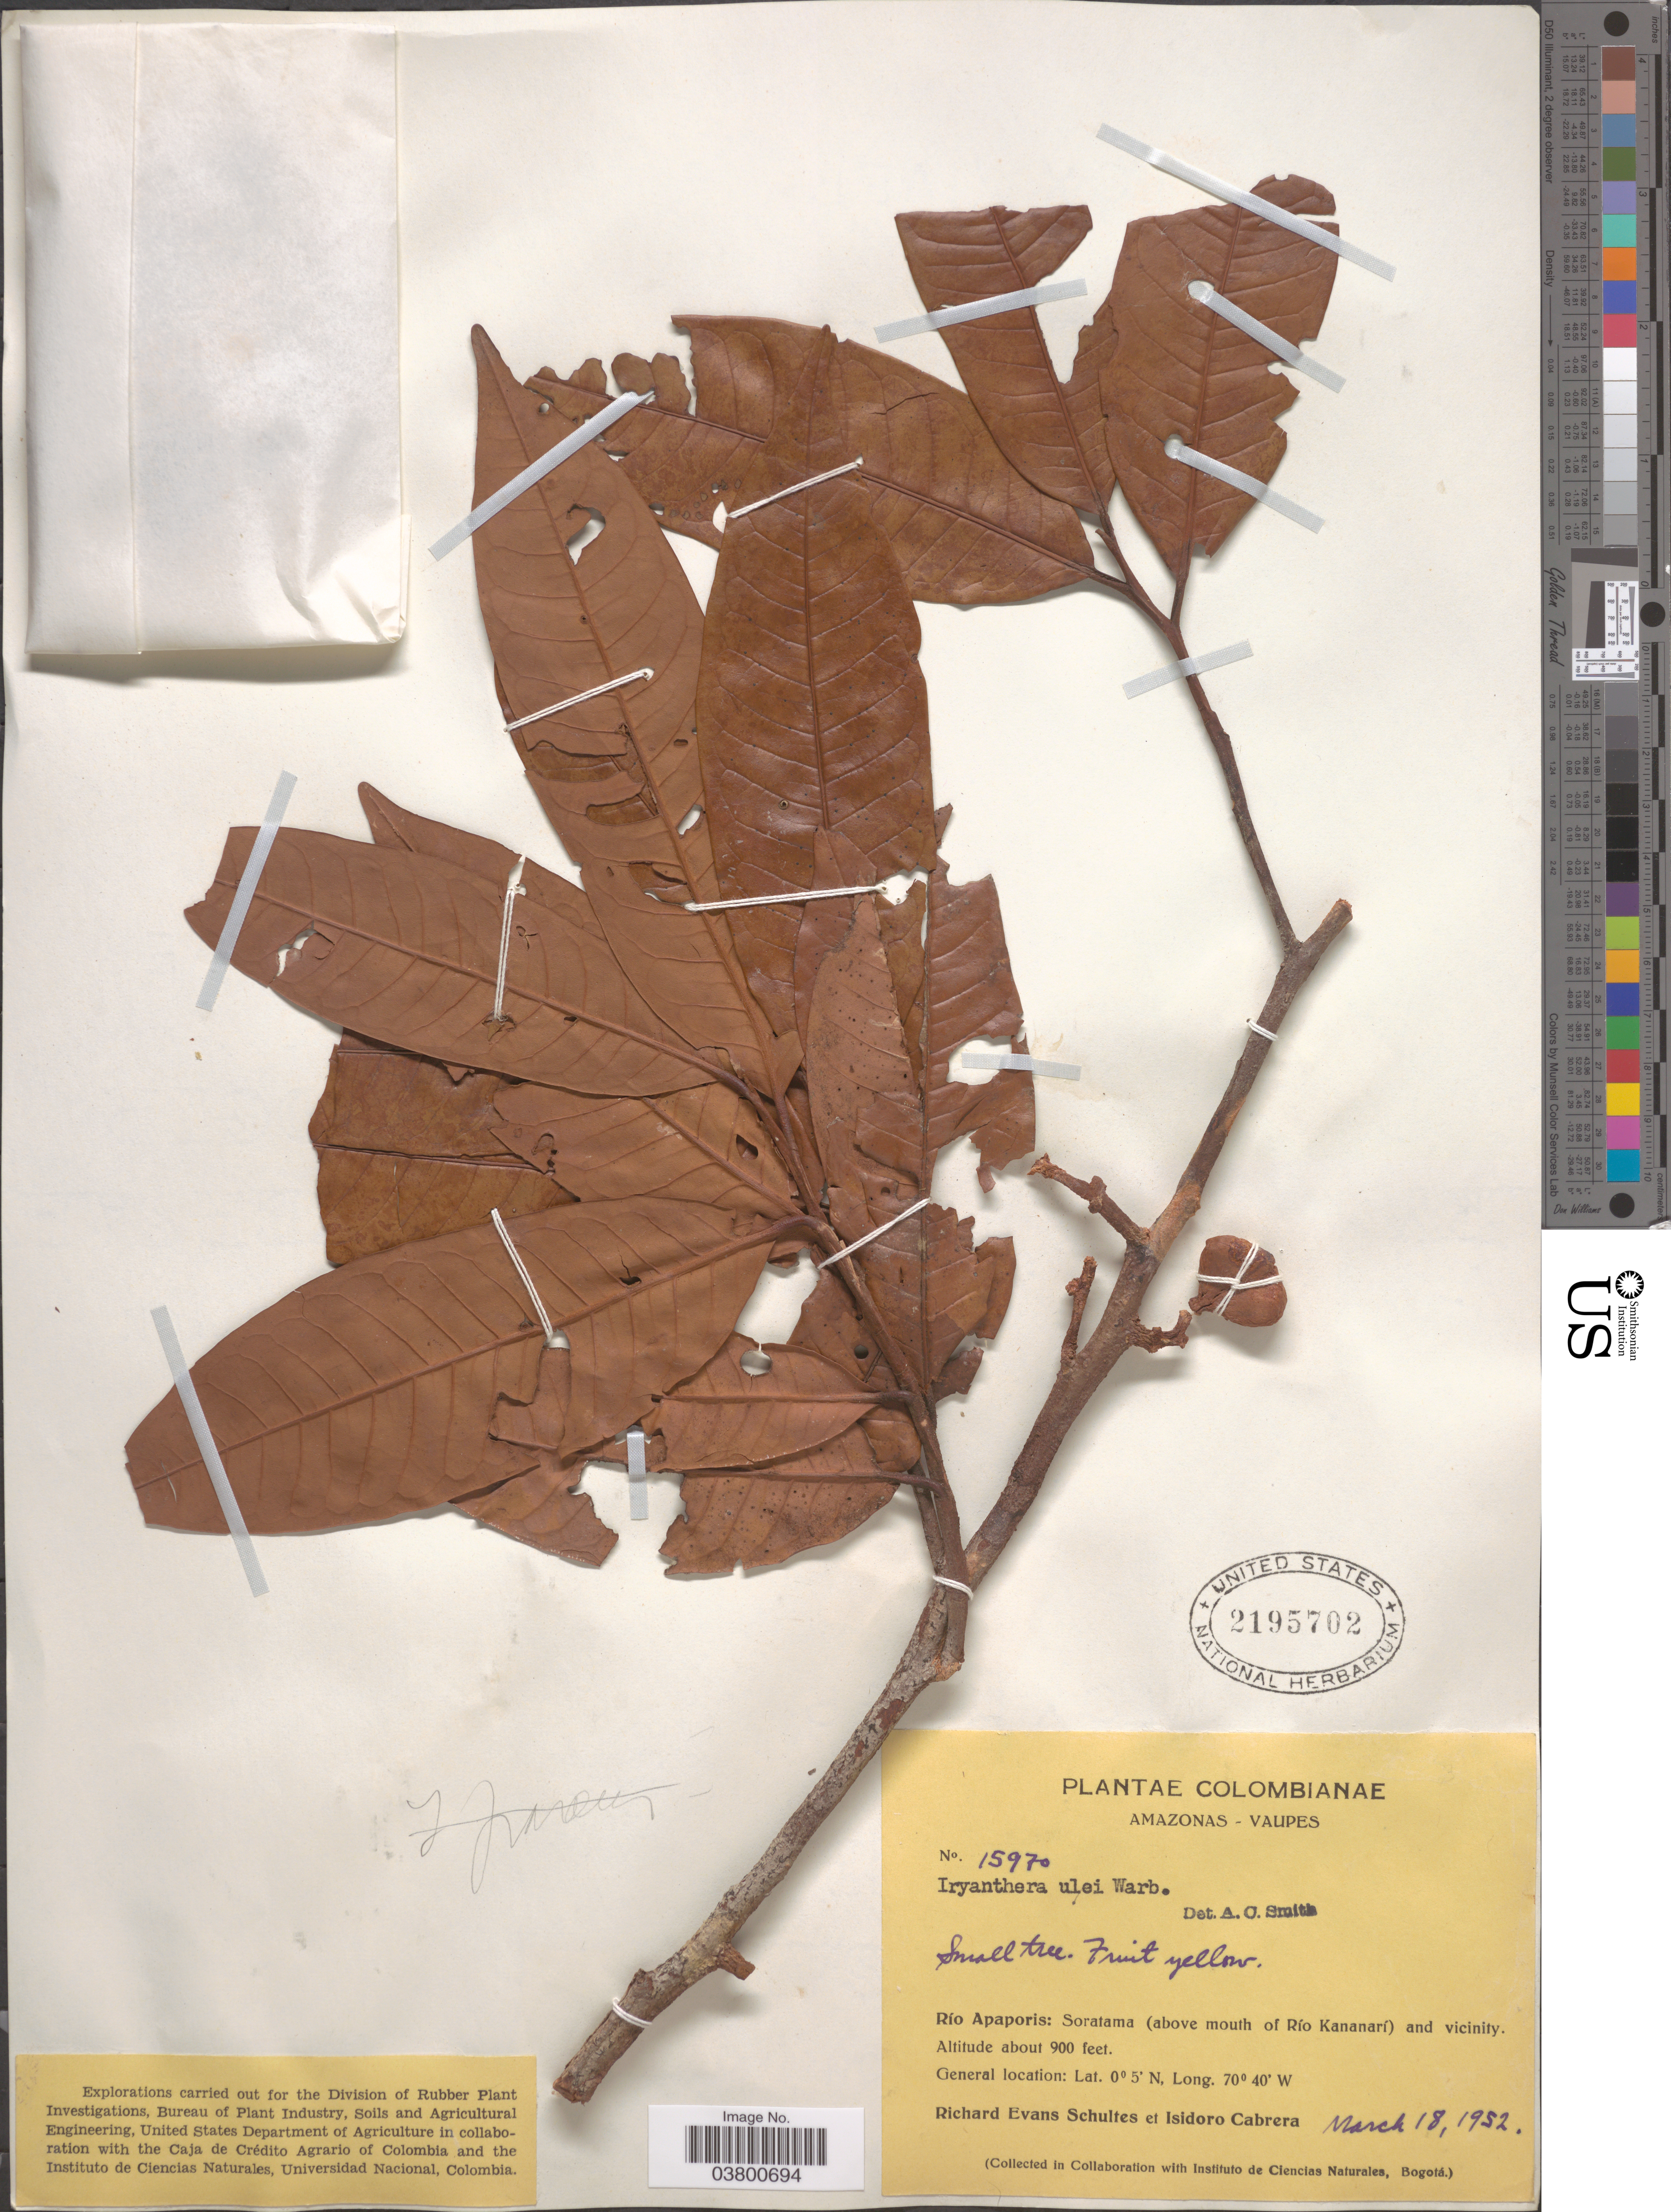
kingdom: Plantae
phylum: Tracheophyta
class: Magnoliopsida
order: Magnoliales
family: Myristicaceae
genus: Iryanthera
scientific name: Iryanthera ulei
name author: Warb.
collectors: R. E. Schultes & I. Cabrera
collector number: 15970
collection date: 1952-03-18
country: Colombia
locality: Amazonas-Vaupés. Río Apaporis: Soratama (above mouth of Río Kananarí) and vicinity.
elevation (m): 274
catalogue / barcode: US 2195702